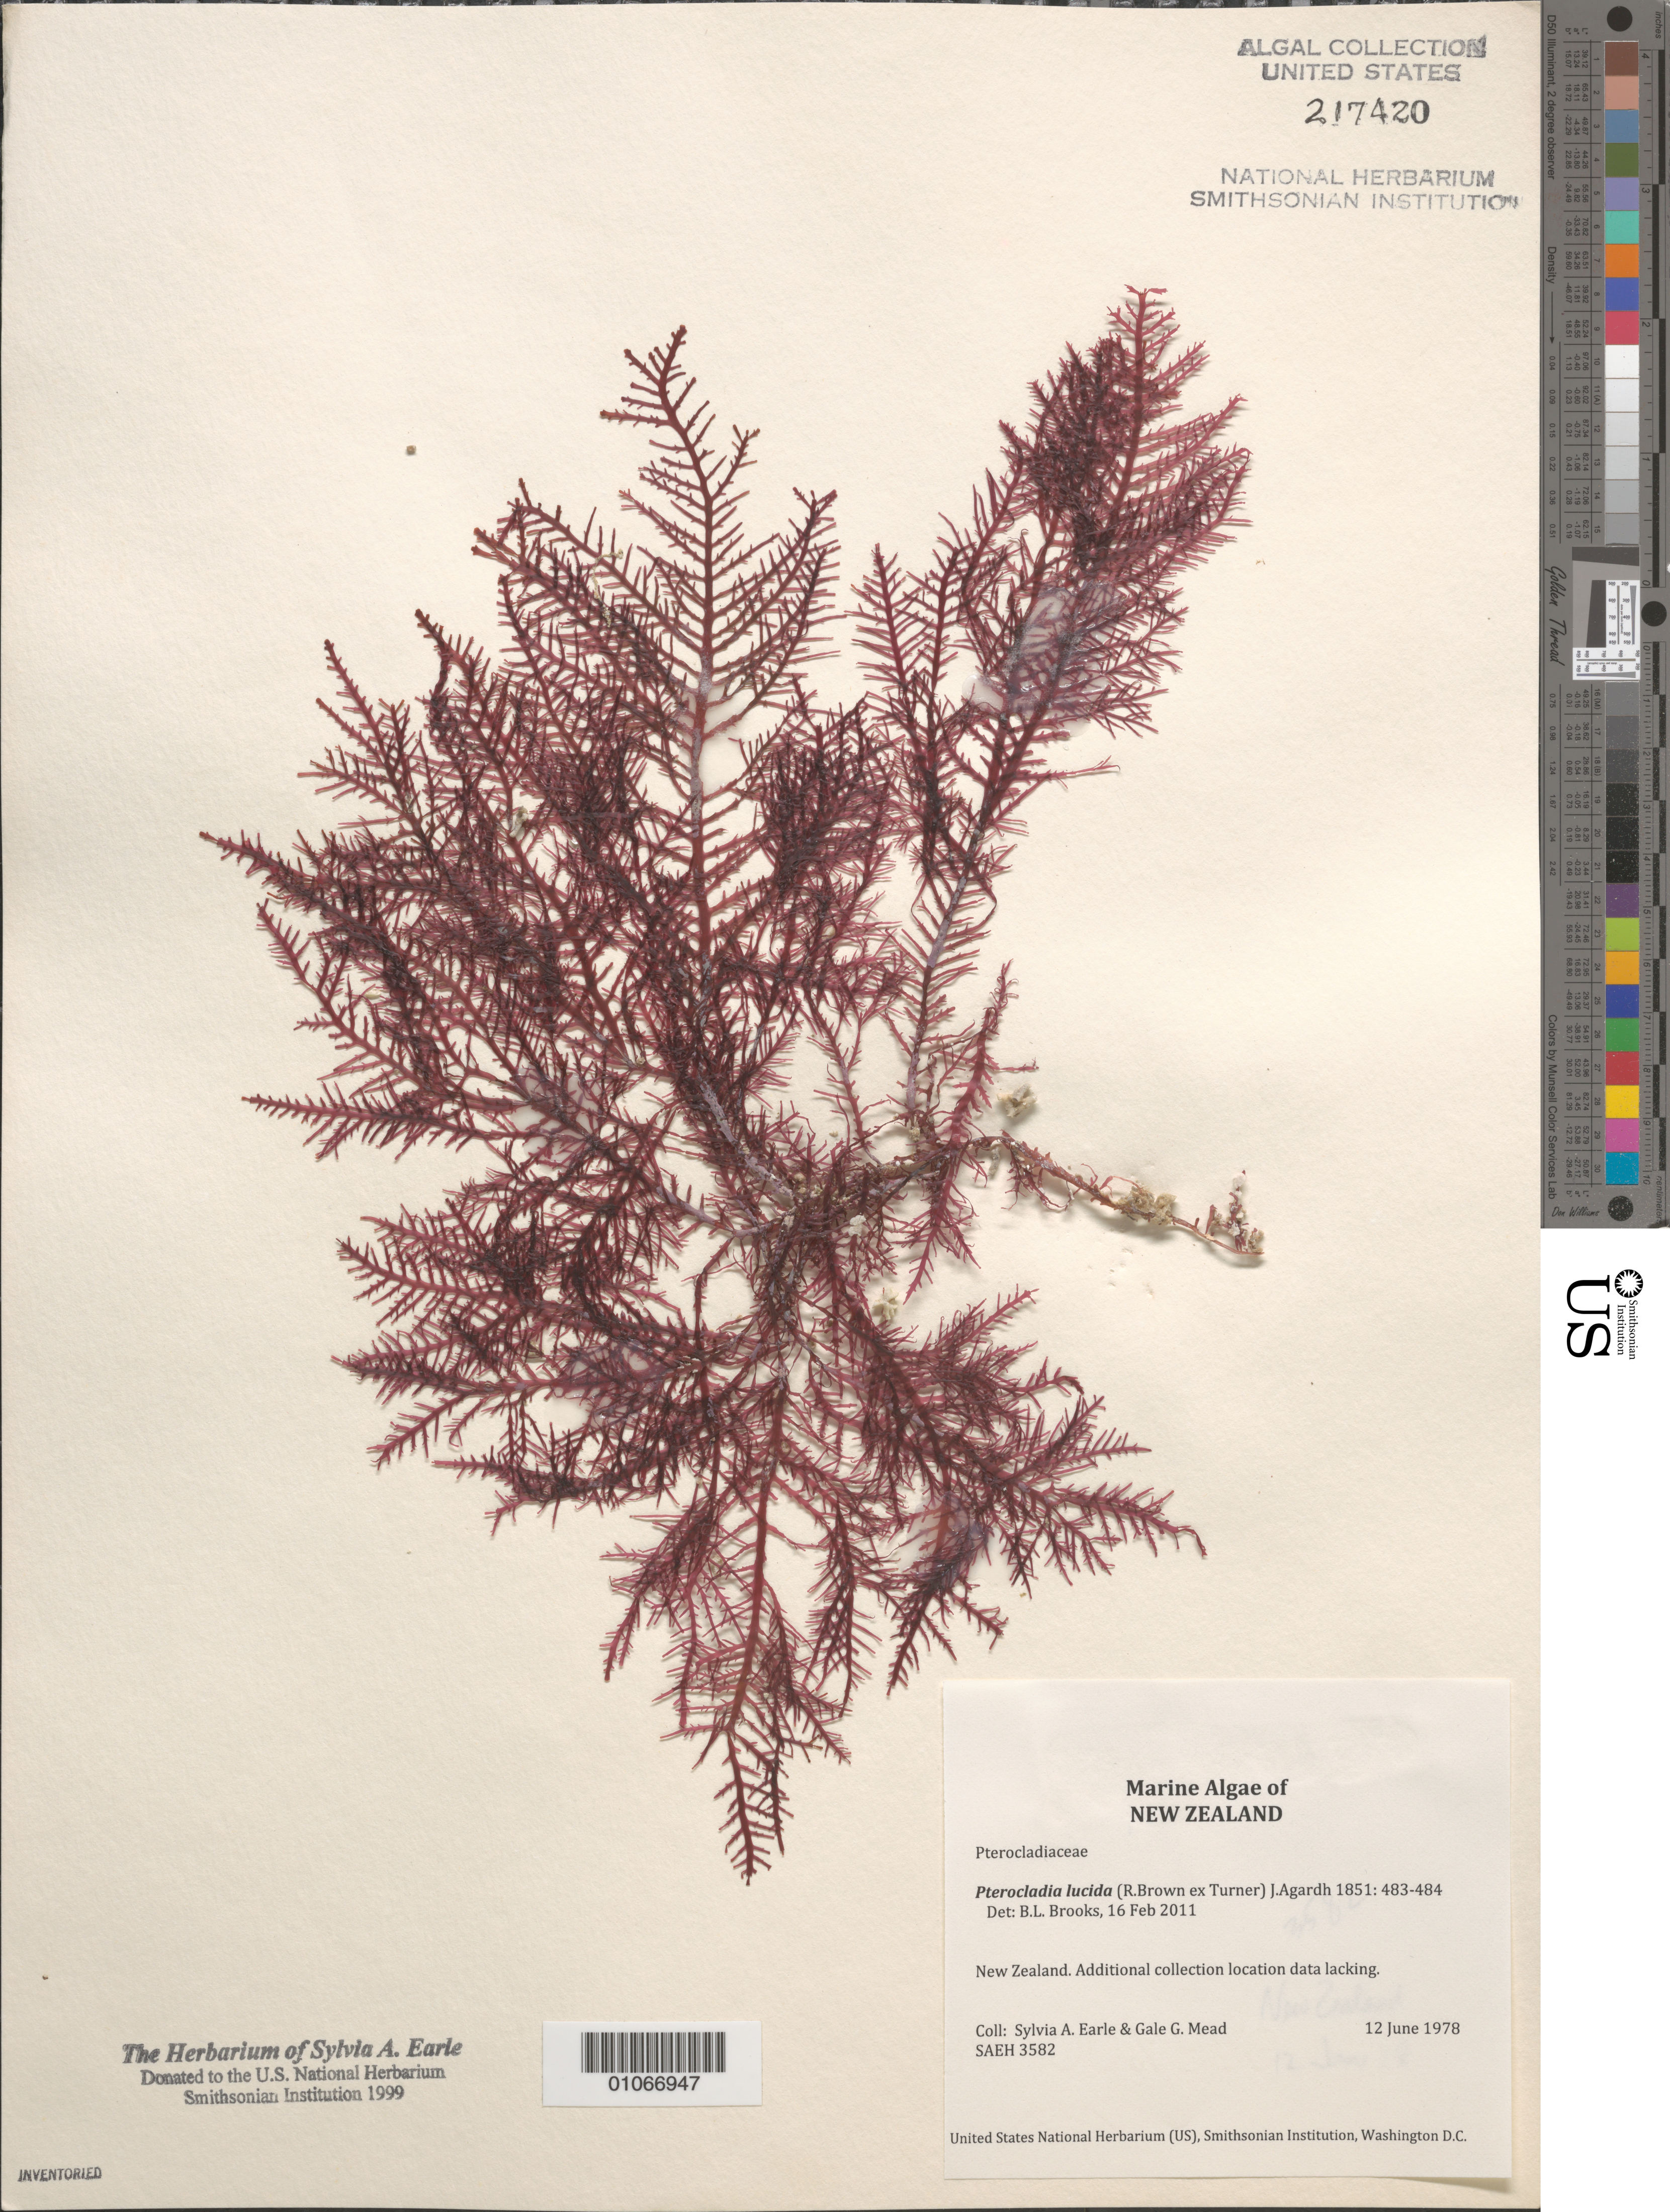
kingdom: Plantae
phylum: Rhodophyta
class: Florideophyceae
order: Gelidiales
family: Pterocladiaceae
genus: Pterocladia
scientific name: Pterocladia lucida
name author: (R. Br. ex Turner) J. Agardh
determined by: Brooks, B. L., (BOT), Smithsonian Institution - National Museum of Natural History (UNITED STATES)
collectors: S. A. Earle & G. Mead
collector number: SAEH 3582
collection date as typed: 12 Jun 1978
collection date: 1978-06-12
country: New Zealand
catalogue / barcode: US 217420